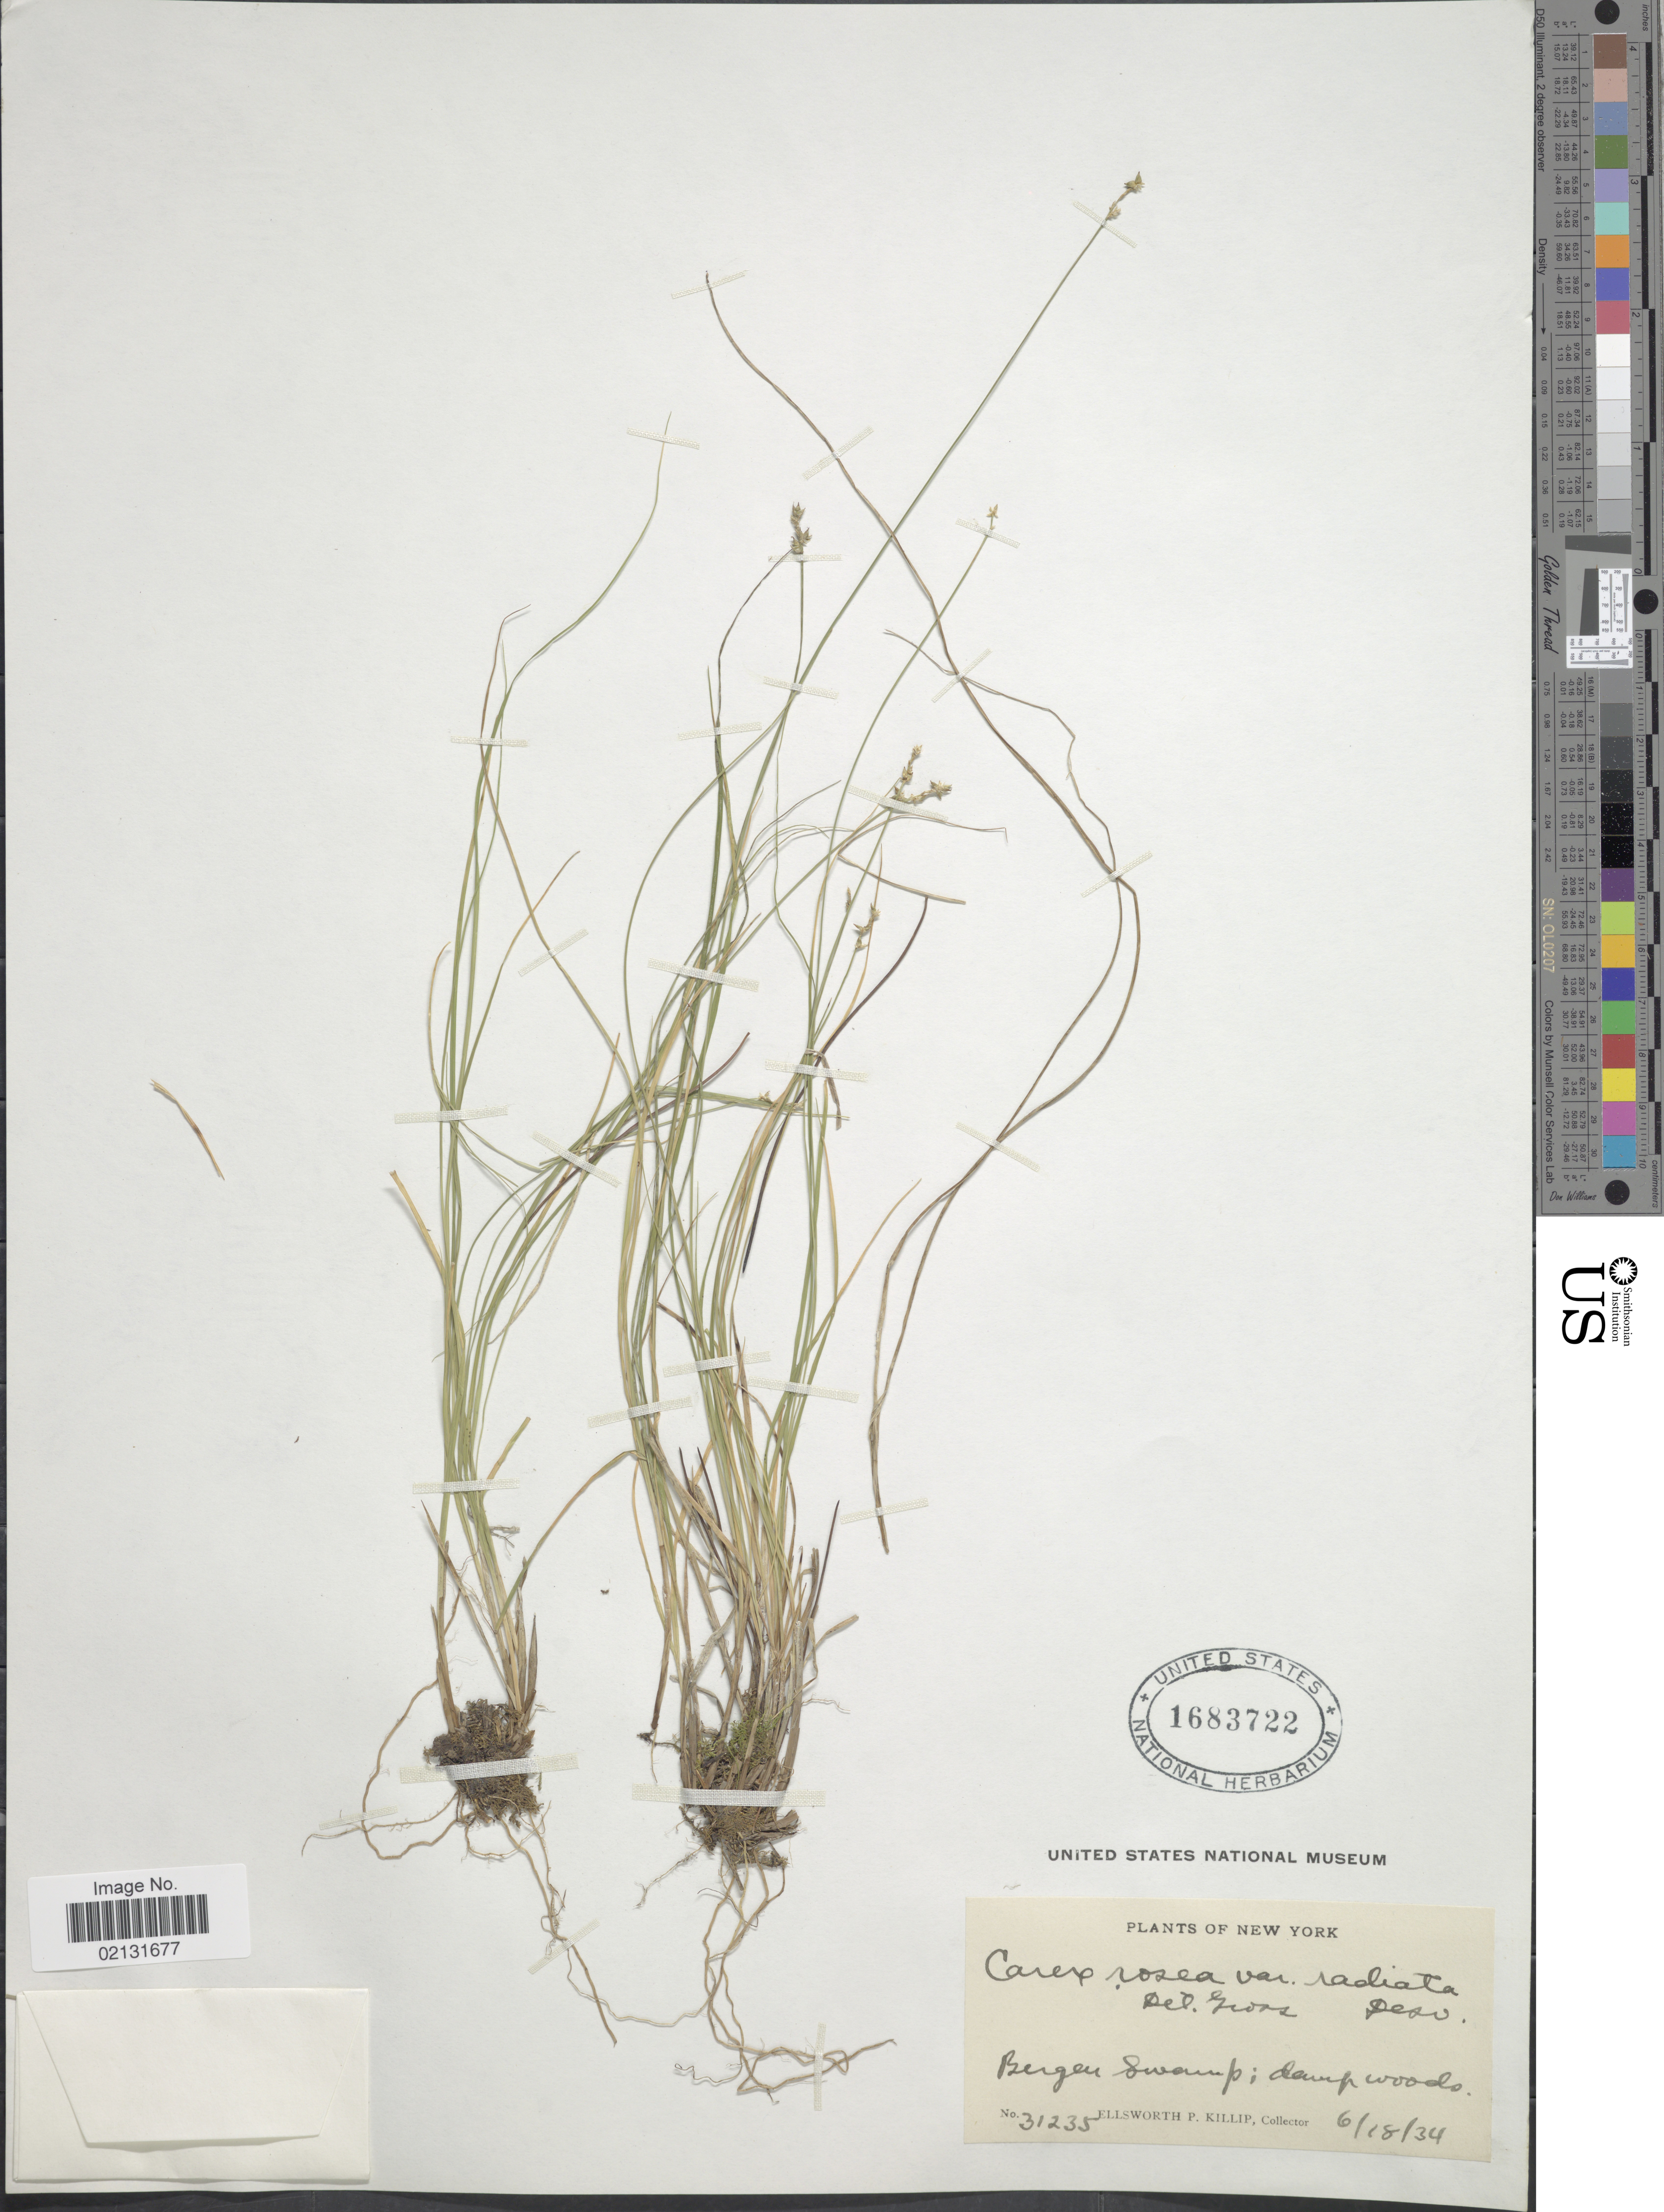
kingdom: Plantae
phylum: Tracheophyta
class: Liliopsida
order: Poales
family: Cyperaceae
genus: Carex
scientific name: Carex rosea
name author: Willd.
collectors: E. P. Killip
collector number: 31235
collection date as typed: Transcribed d/m/y: 18/6/34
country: United States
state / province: New York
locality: Bergen Swamp; damp woods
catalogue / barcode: US 1683722